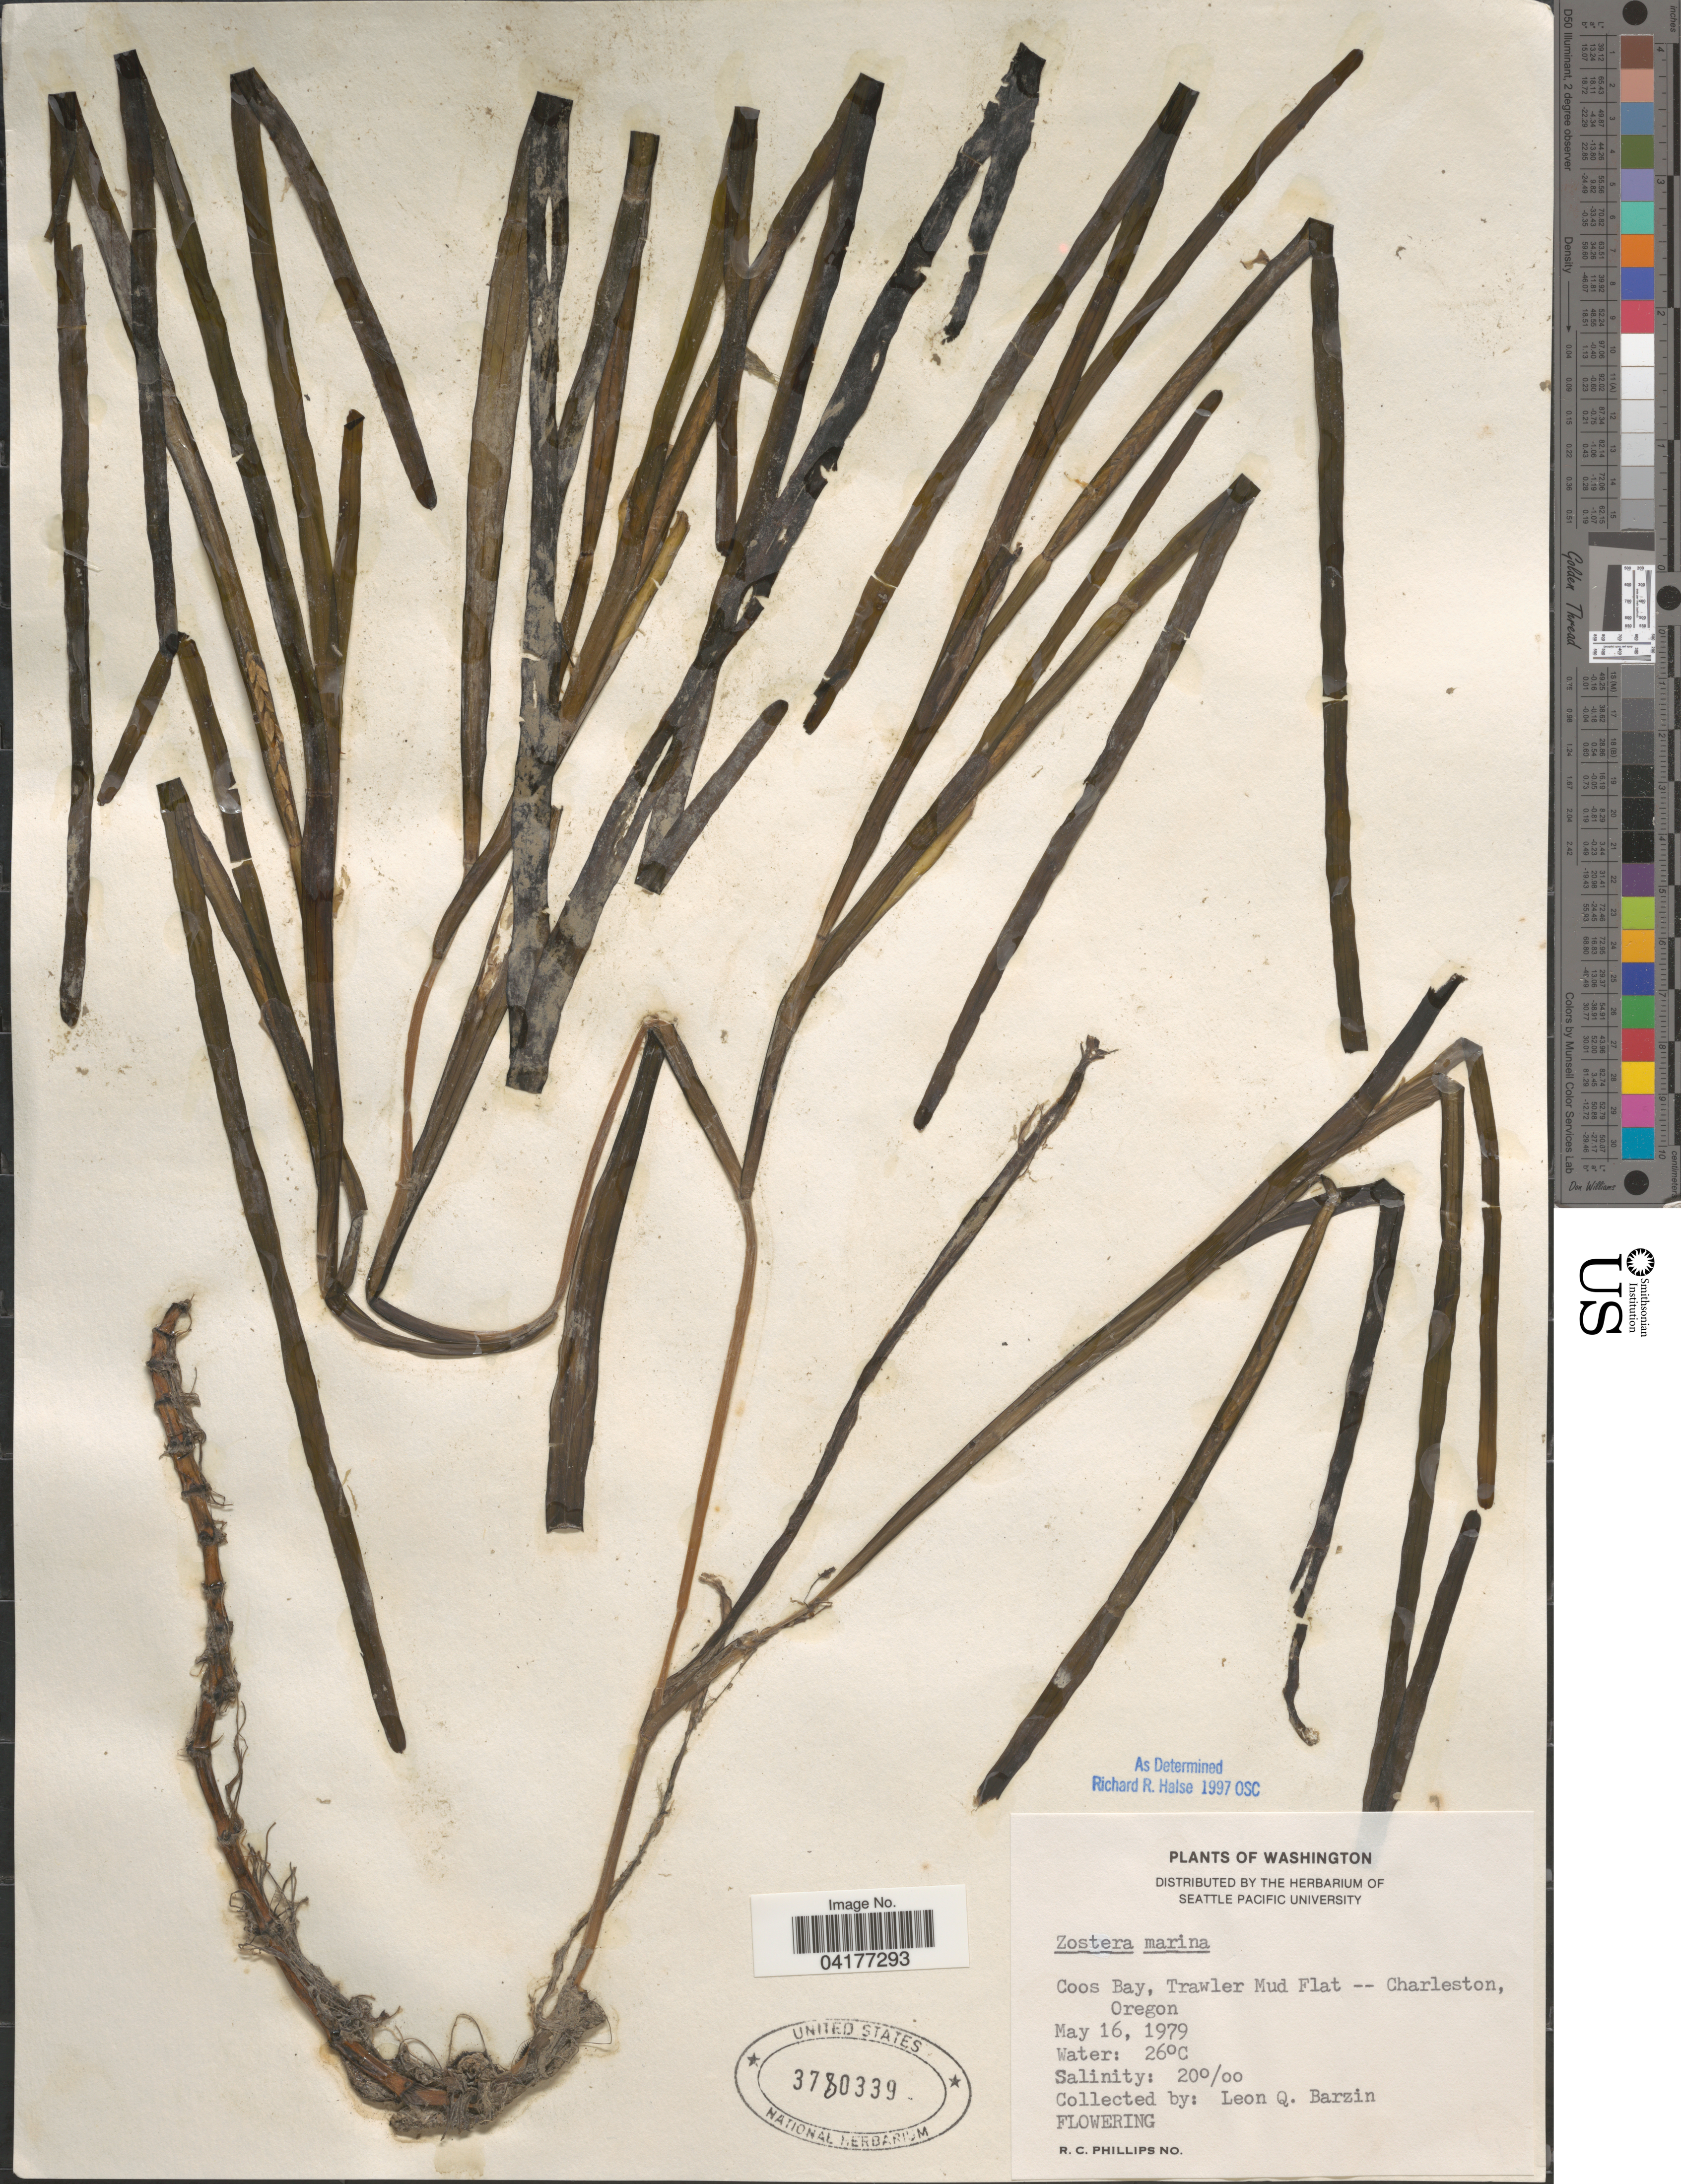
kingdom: Plantae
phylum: Tracheophyta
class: Liliopsida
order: Alismatales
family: Zosteraceae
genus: Zostera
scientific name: Zostera marina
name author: L.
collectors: L. Barzin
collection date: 1979-05-16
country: United States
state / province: Oregon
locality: Coos Bay, Trawler Mud Flat -- Charleston.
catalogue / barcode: US 3780339